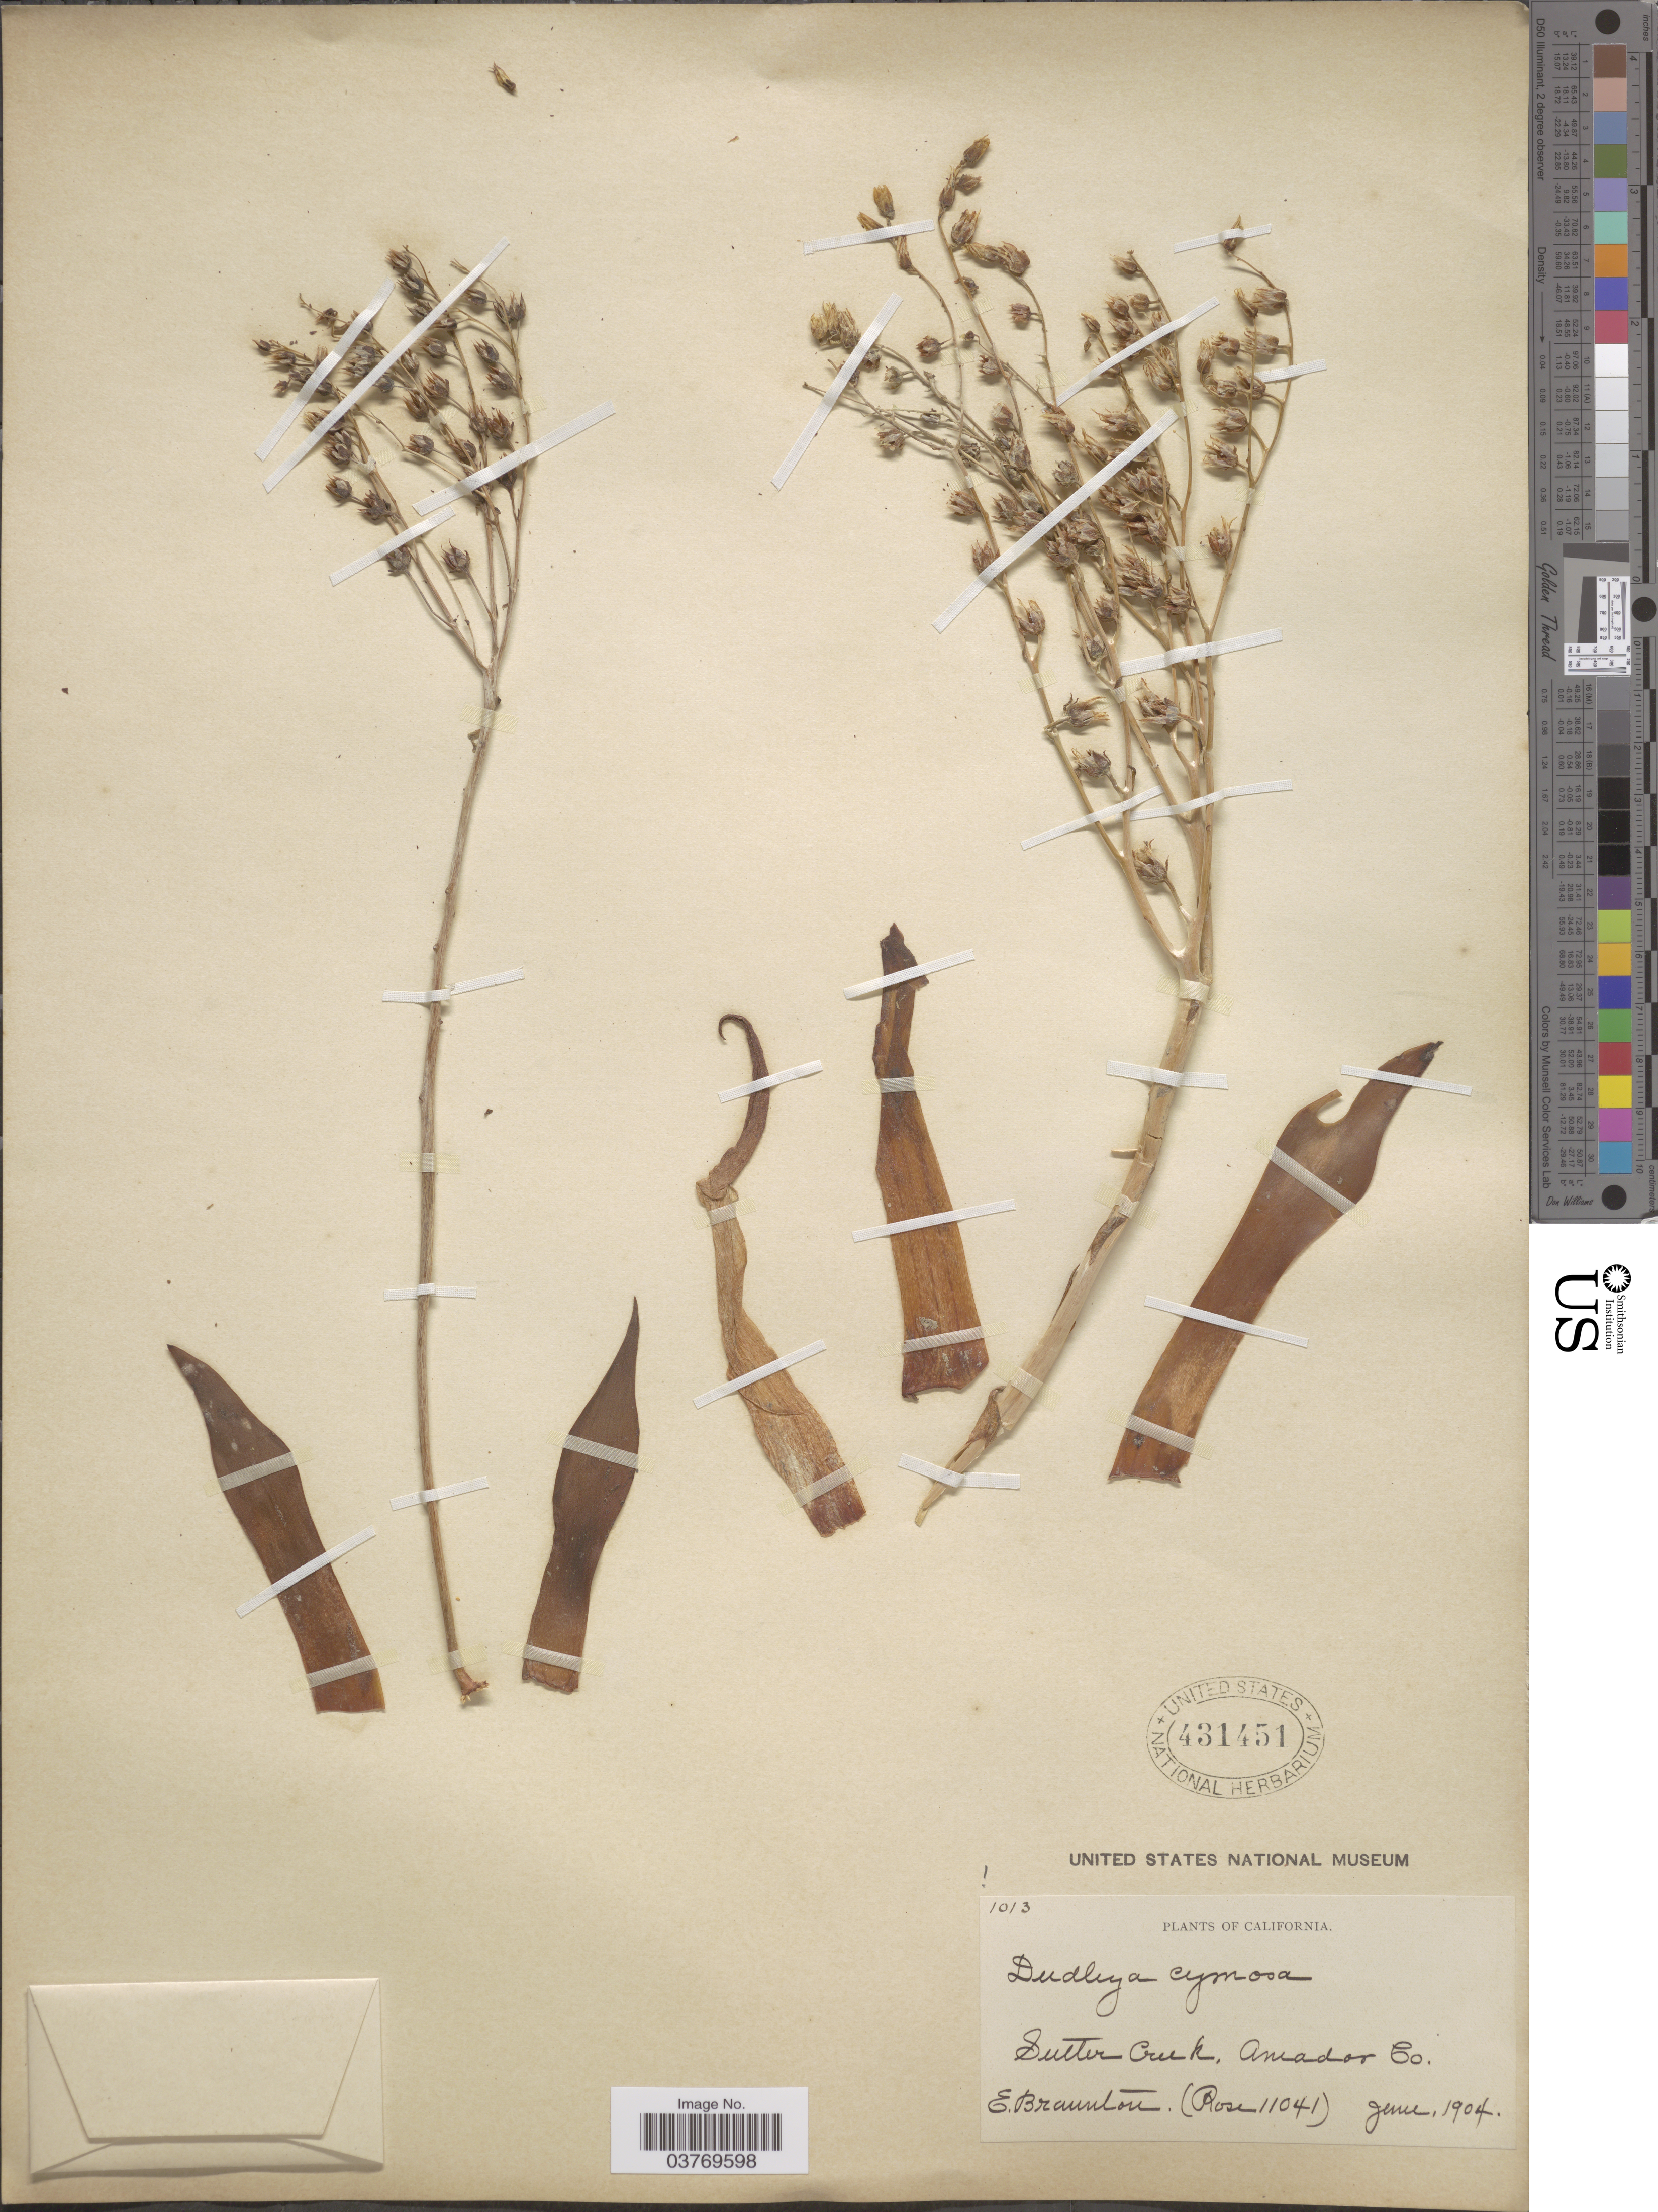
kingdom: Plantae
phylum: Tracheophyta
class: Magnoliopsida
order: Saxifragales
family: Crassulaceae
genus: Dudleya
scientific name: Dudleya cymosa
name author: (Lem.) Britton & Rose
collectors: E. Braunton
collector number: Rose11041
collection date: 1904-06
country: United States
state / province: California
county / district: Amador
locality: Sutter Creek, Amador Co.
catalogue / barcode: US 431451